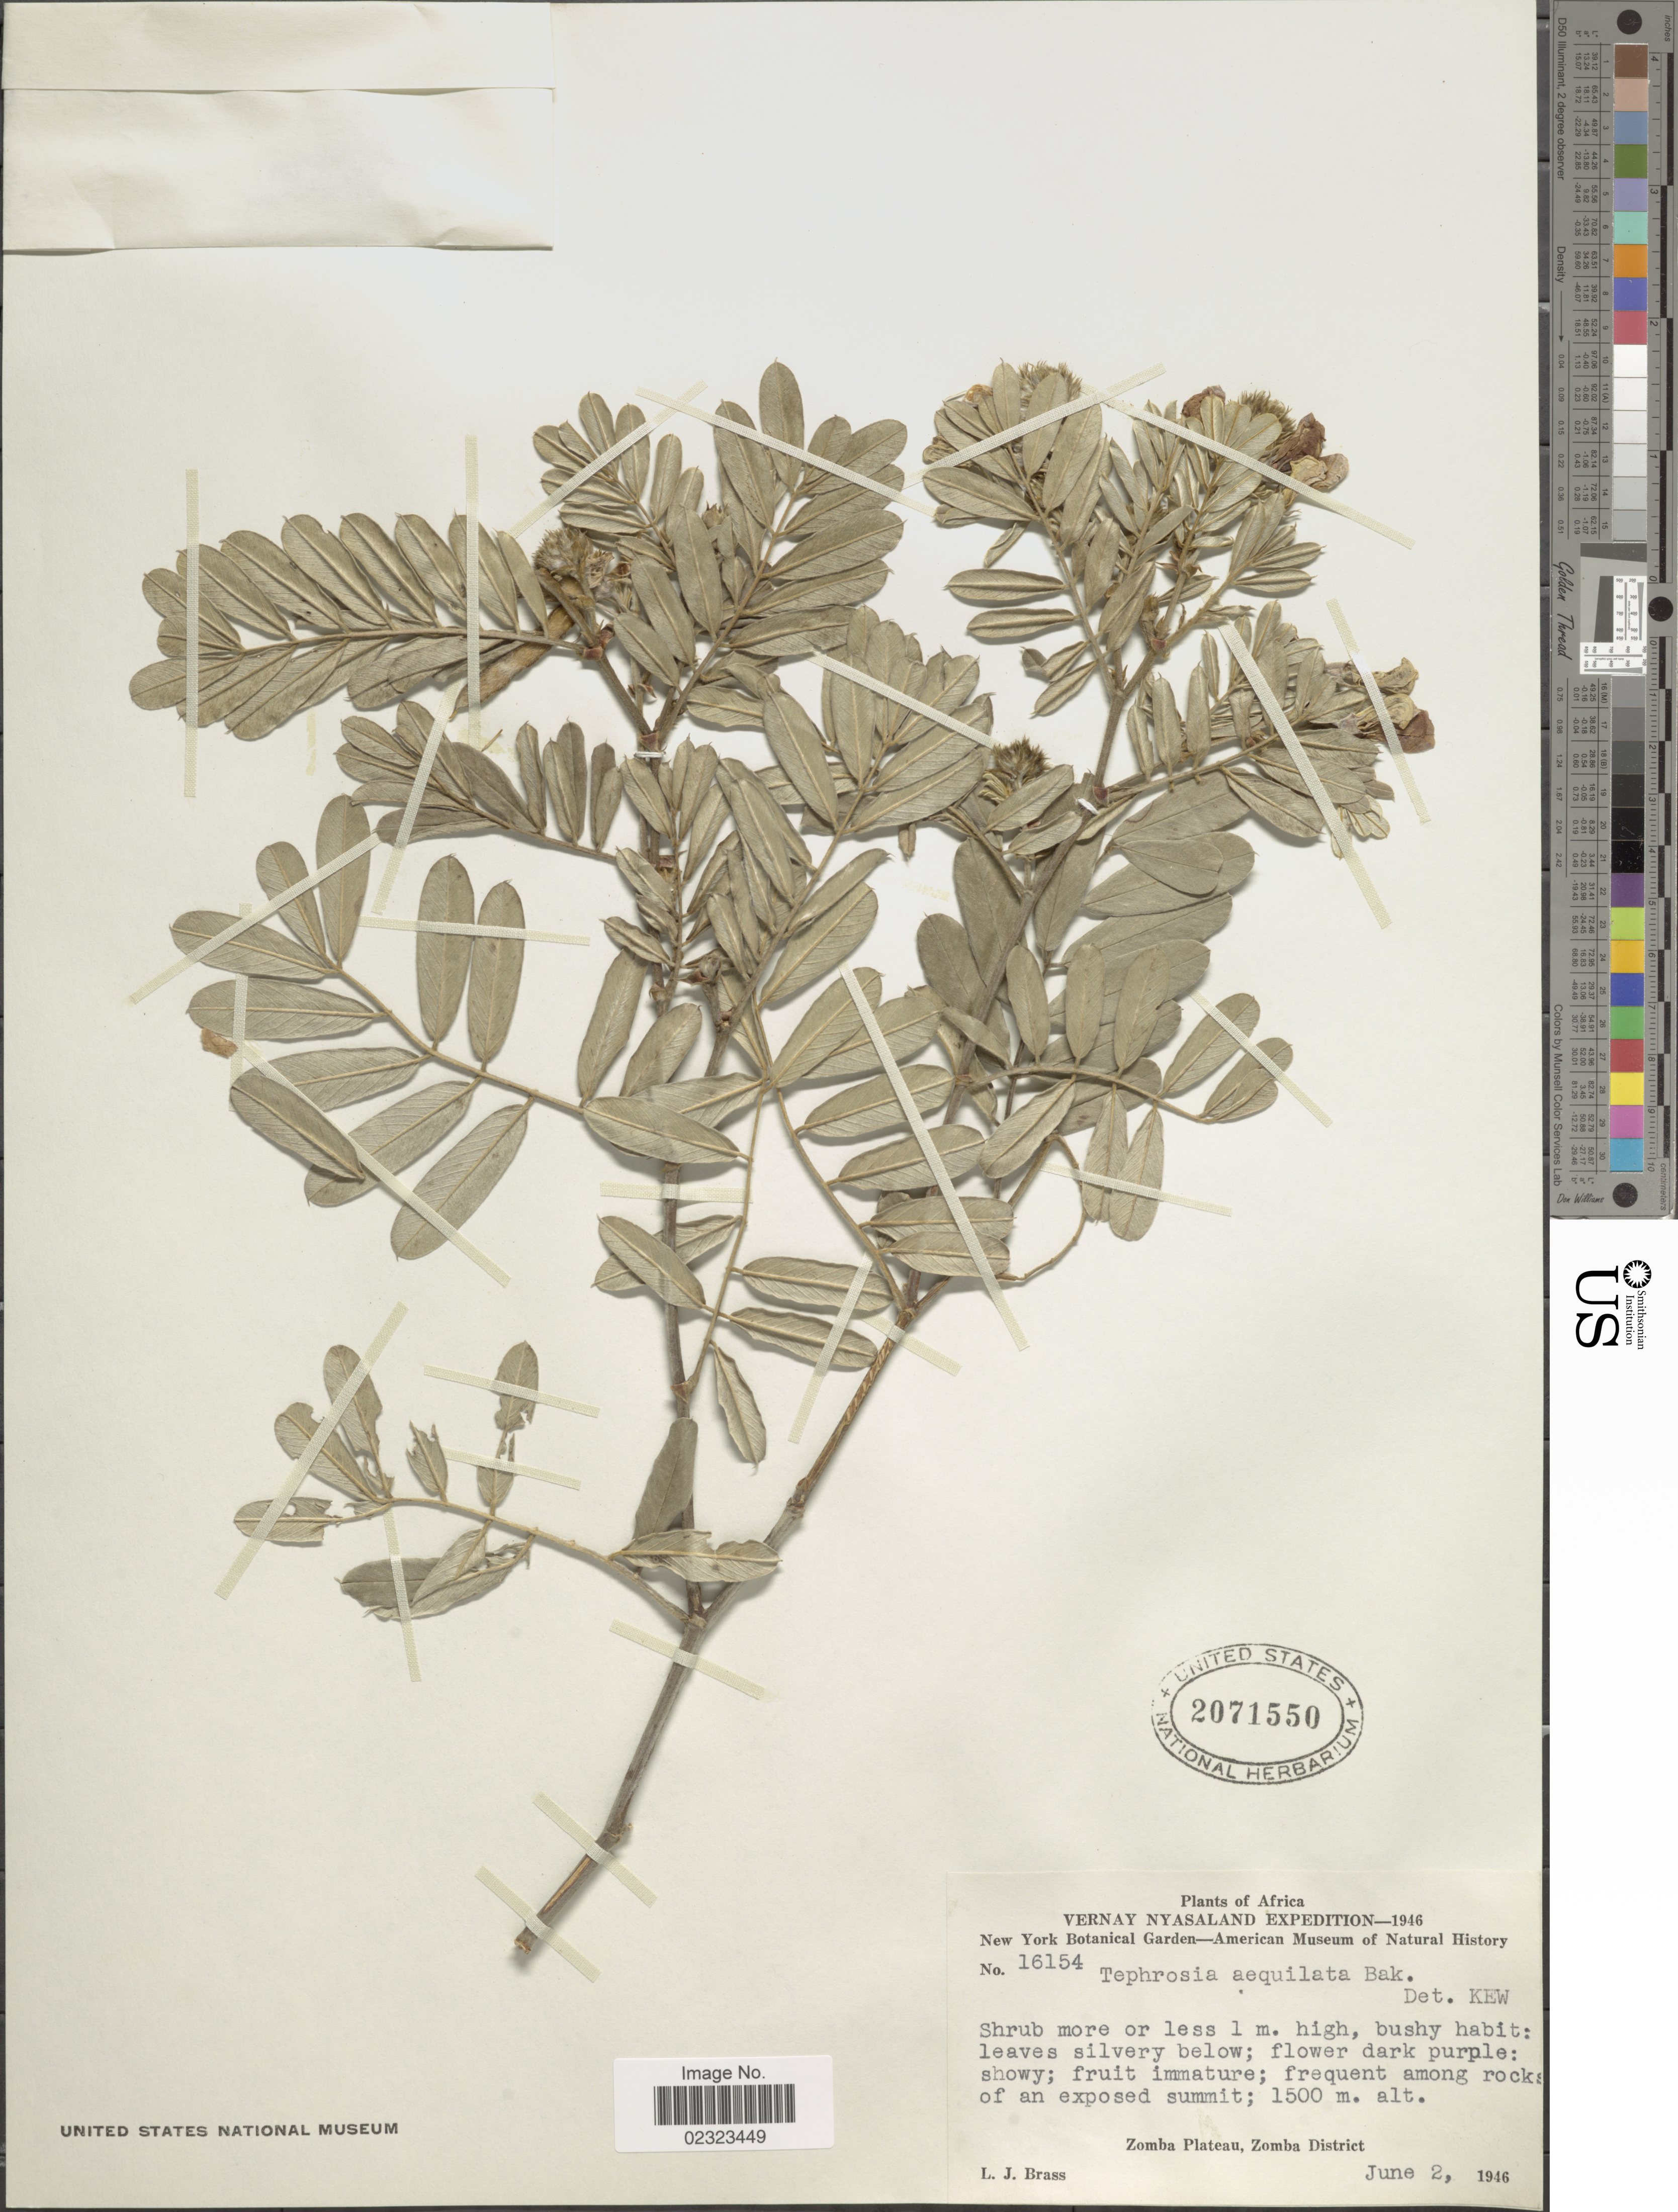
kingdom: Plantae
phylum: Tracheophyta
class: Magnoliopsida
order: Fabales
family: Fabaceae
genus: Tephrosia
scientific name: Tephrosia aequilata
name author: Baker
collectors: L. J. Brass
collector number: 16154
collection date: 1946-06-02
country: Malawi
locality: Africa, Vernay Nyasaland, Zomba Plateau, Zomba District.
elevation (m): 1500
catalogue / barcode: US 2071550